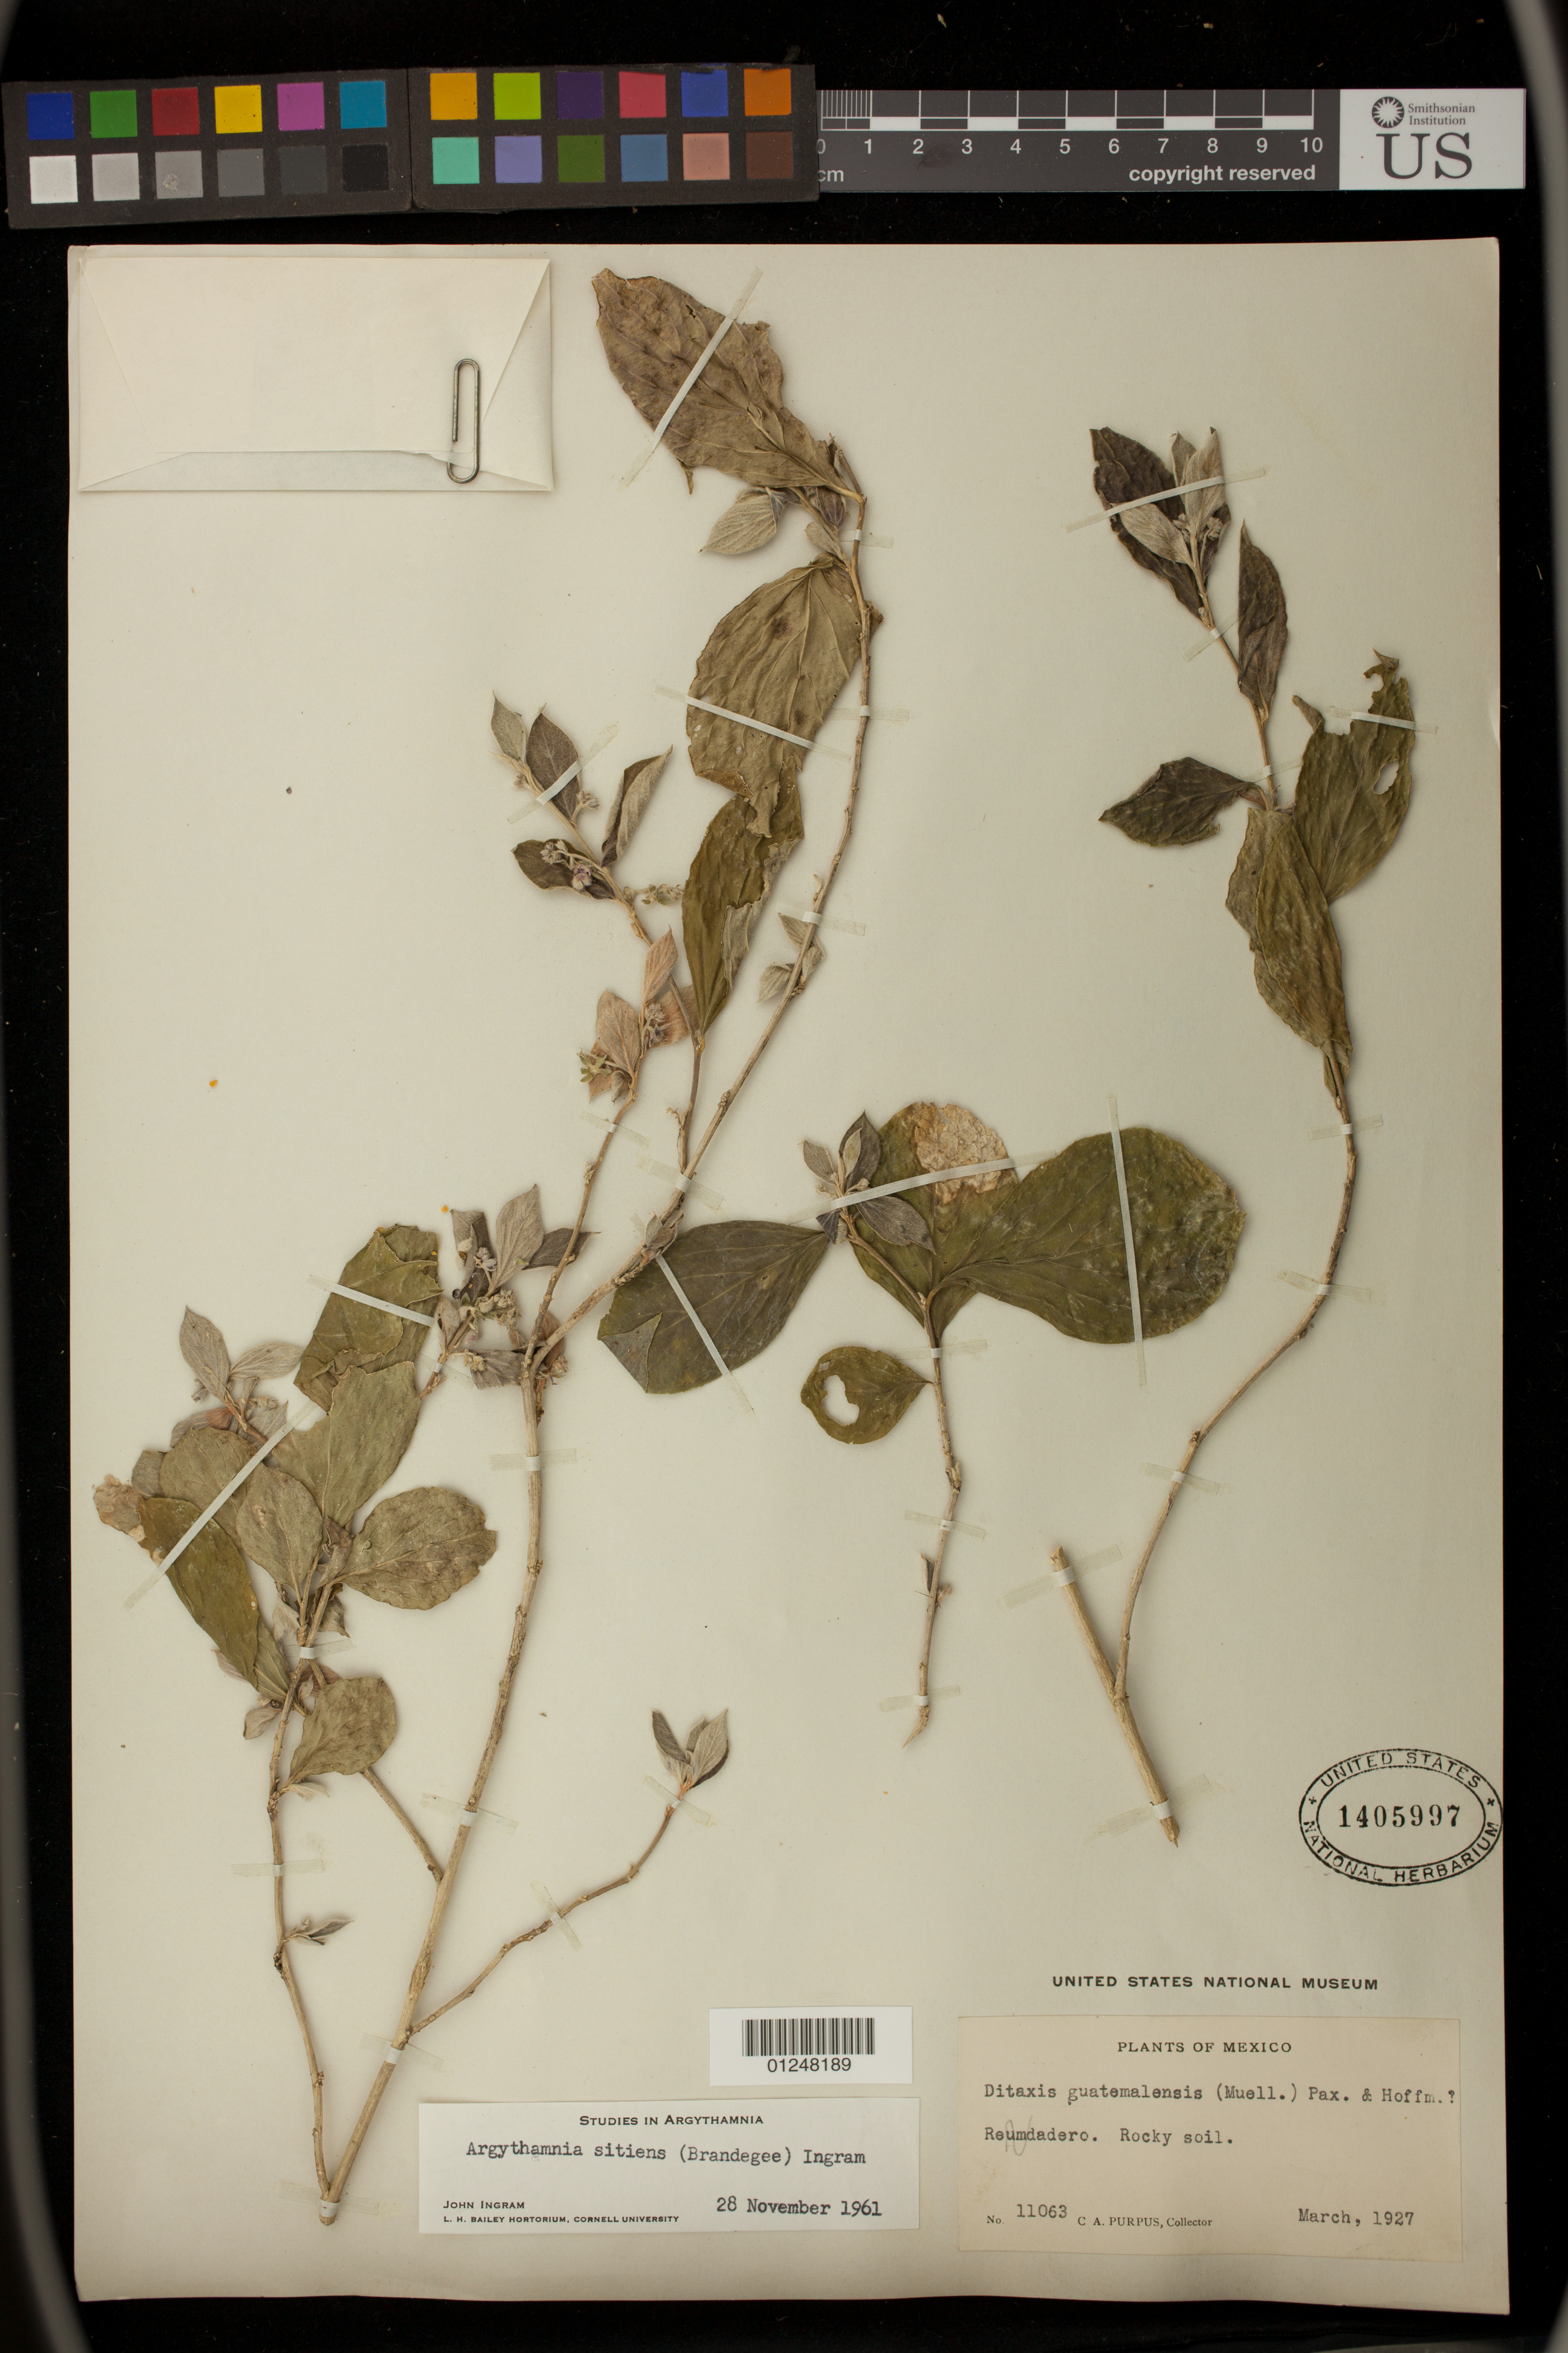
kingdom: Plantae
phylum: Tracheophyta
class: Magnoliopsida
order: Malpighiales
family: Euphorbiaceae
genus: Argythamnia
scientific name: Argythamnia sitiens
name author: (Brandegee) J.W. Ingram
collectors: C. A. Purpus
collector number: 11063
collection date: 1927-03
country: Mexico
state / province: Durango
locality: Reumdadero [Remudadero]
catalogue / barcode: US 1405997